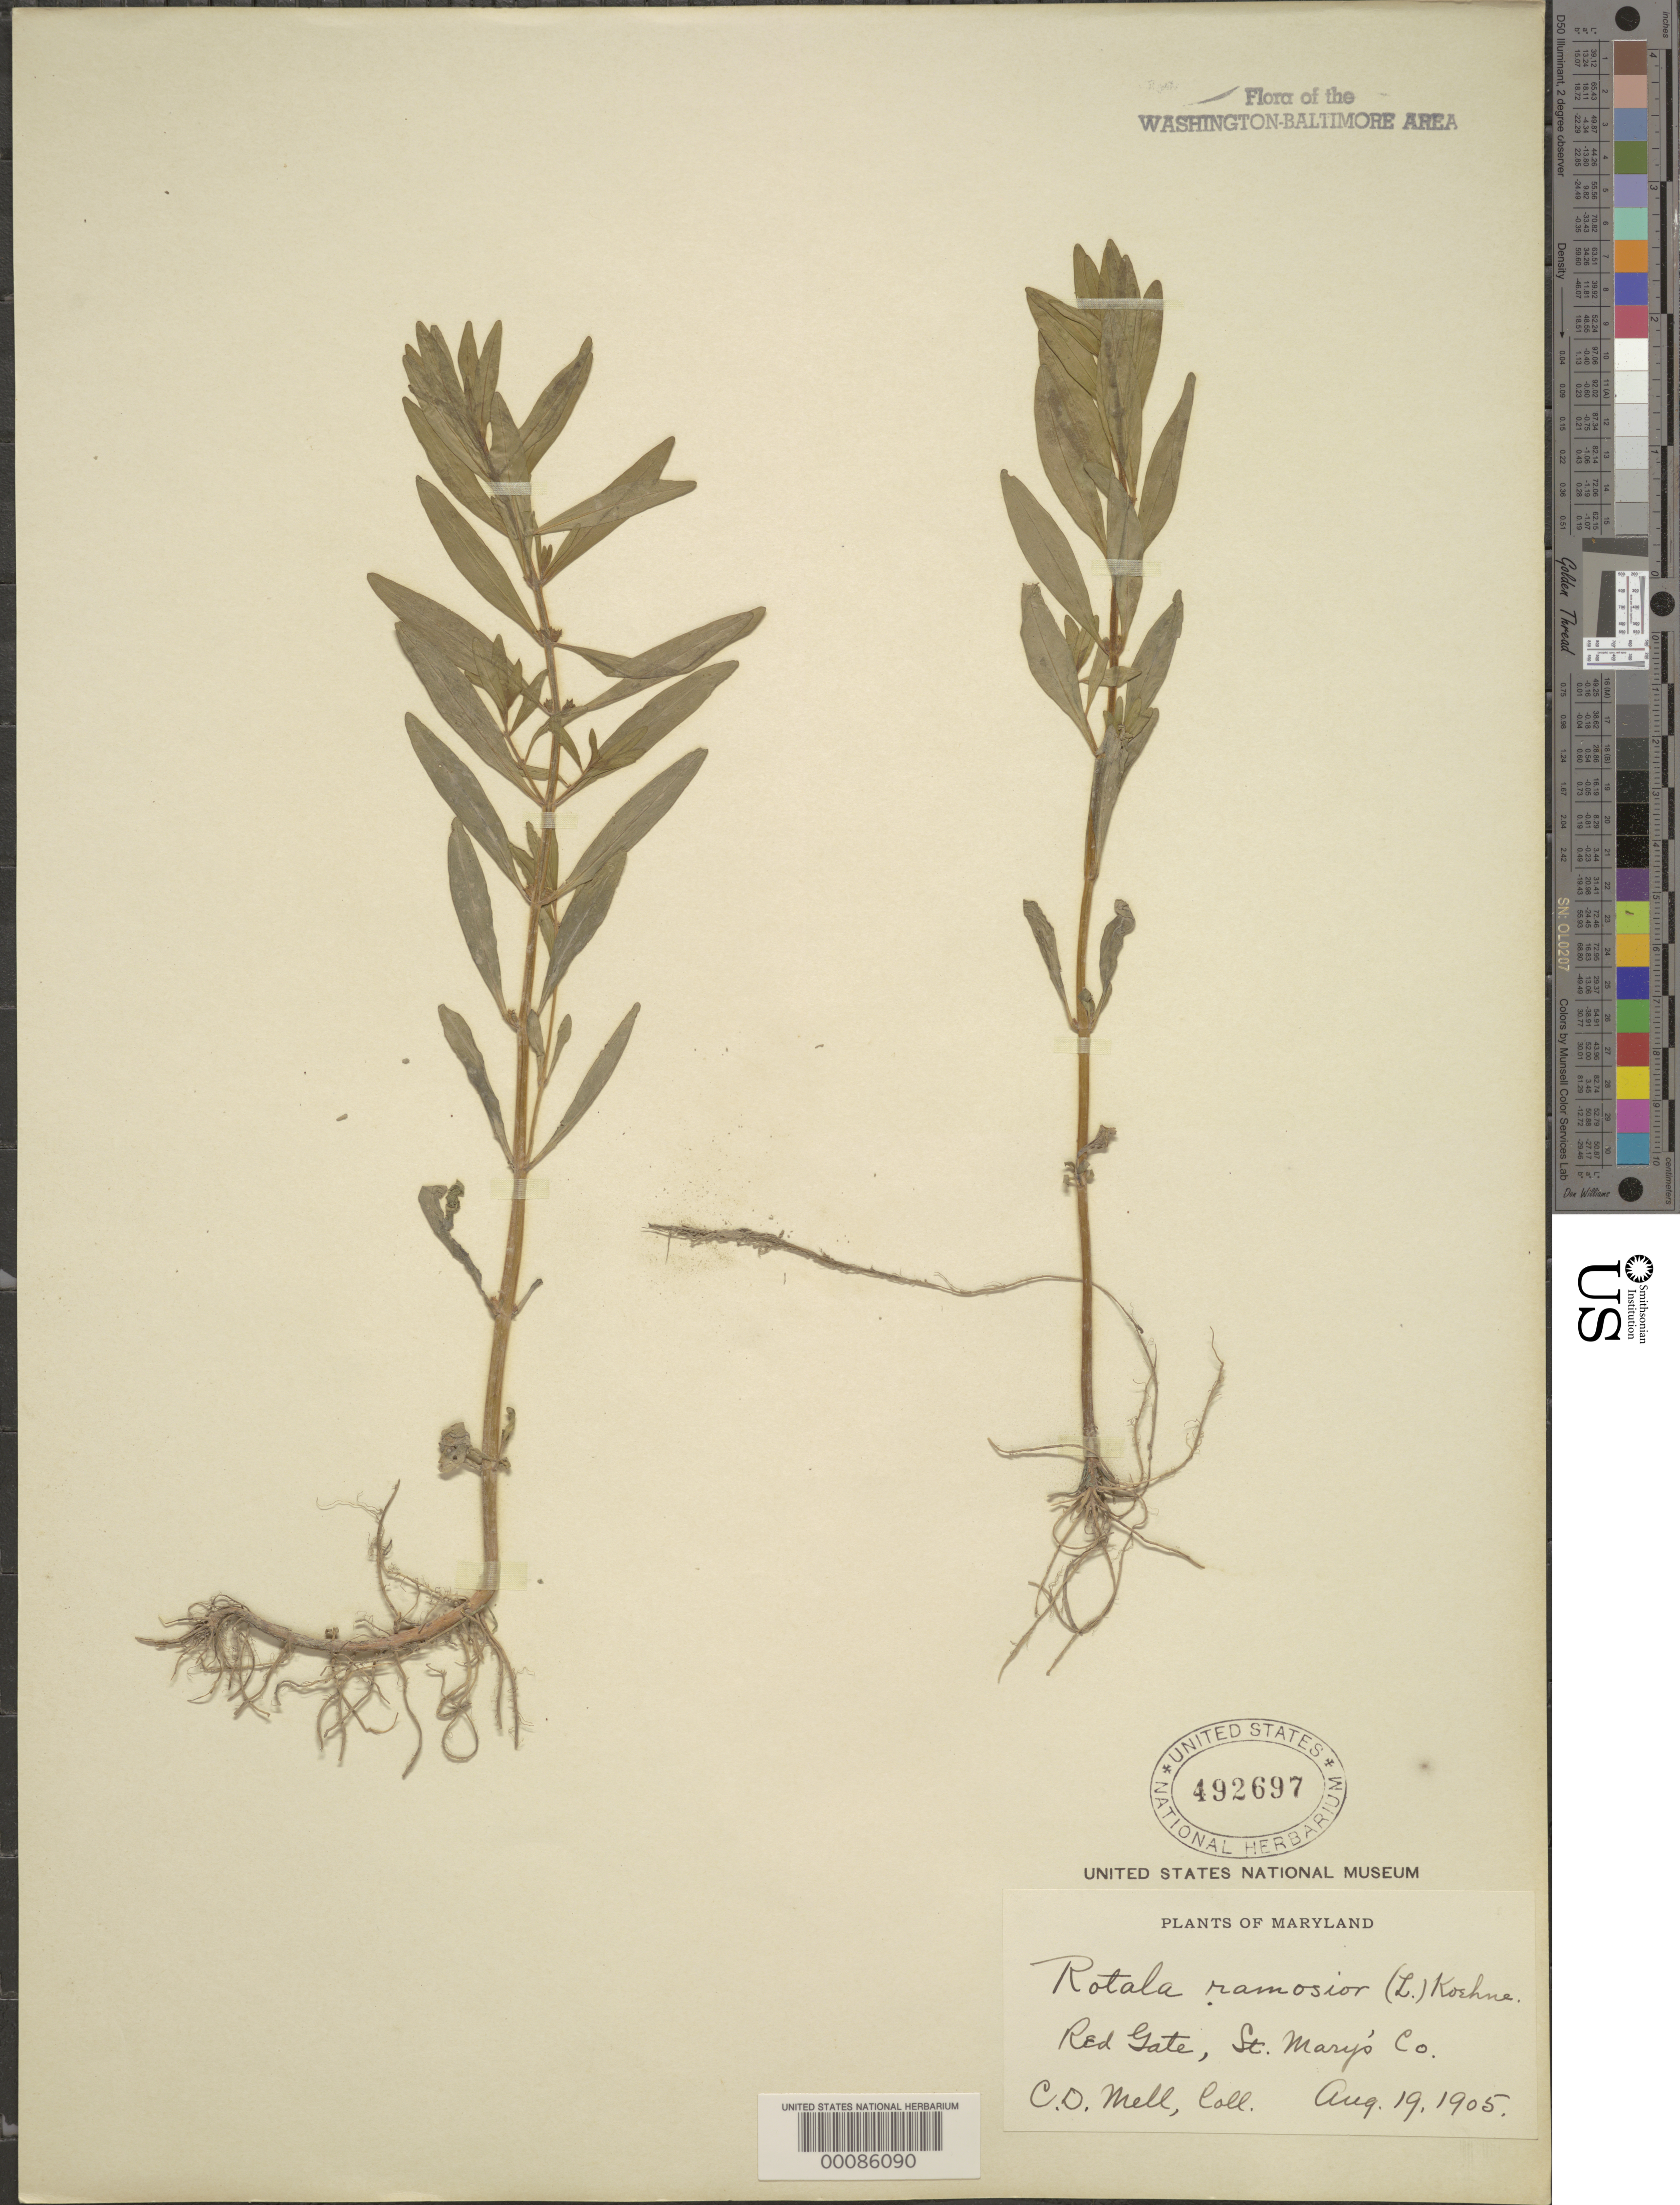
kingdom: Plantae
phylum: Tracheophyta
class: Magnoliopsida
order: Myrtales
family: Lythraceae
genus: Rotala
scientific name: Rotala ramosior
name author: (L.) Koehne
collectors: C. D. Mell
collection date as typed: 19 Aug 1905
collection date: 1905-08-19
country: United States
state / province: Maryland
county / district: St. Mary's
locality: Red Gate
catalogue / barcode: US 492697